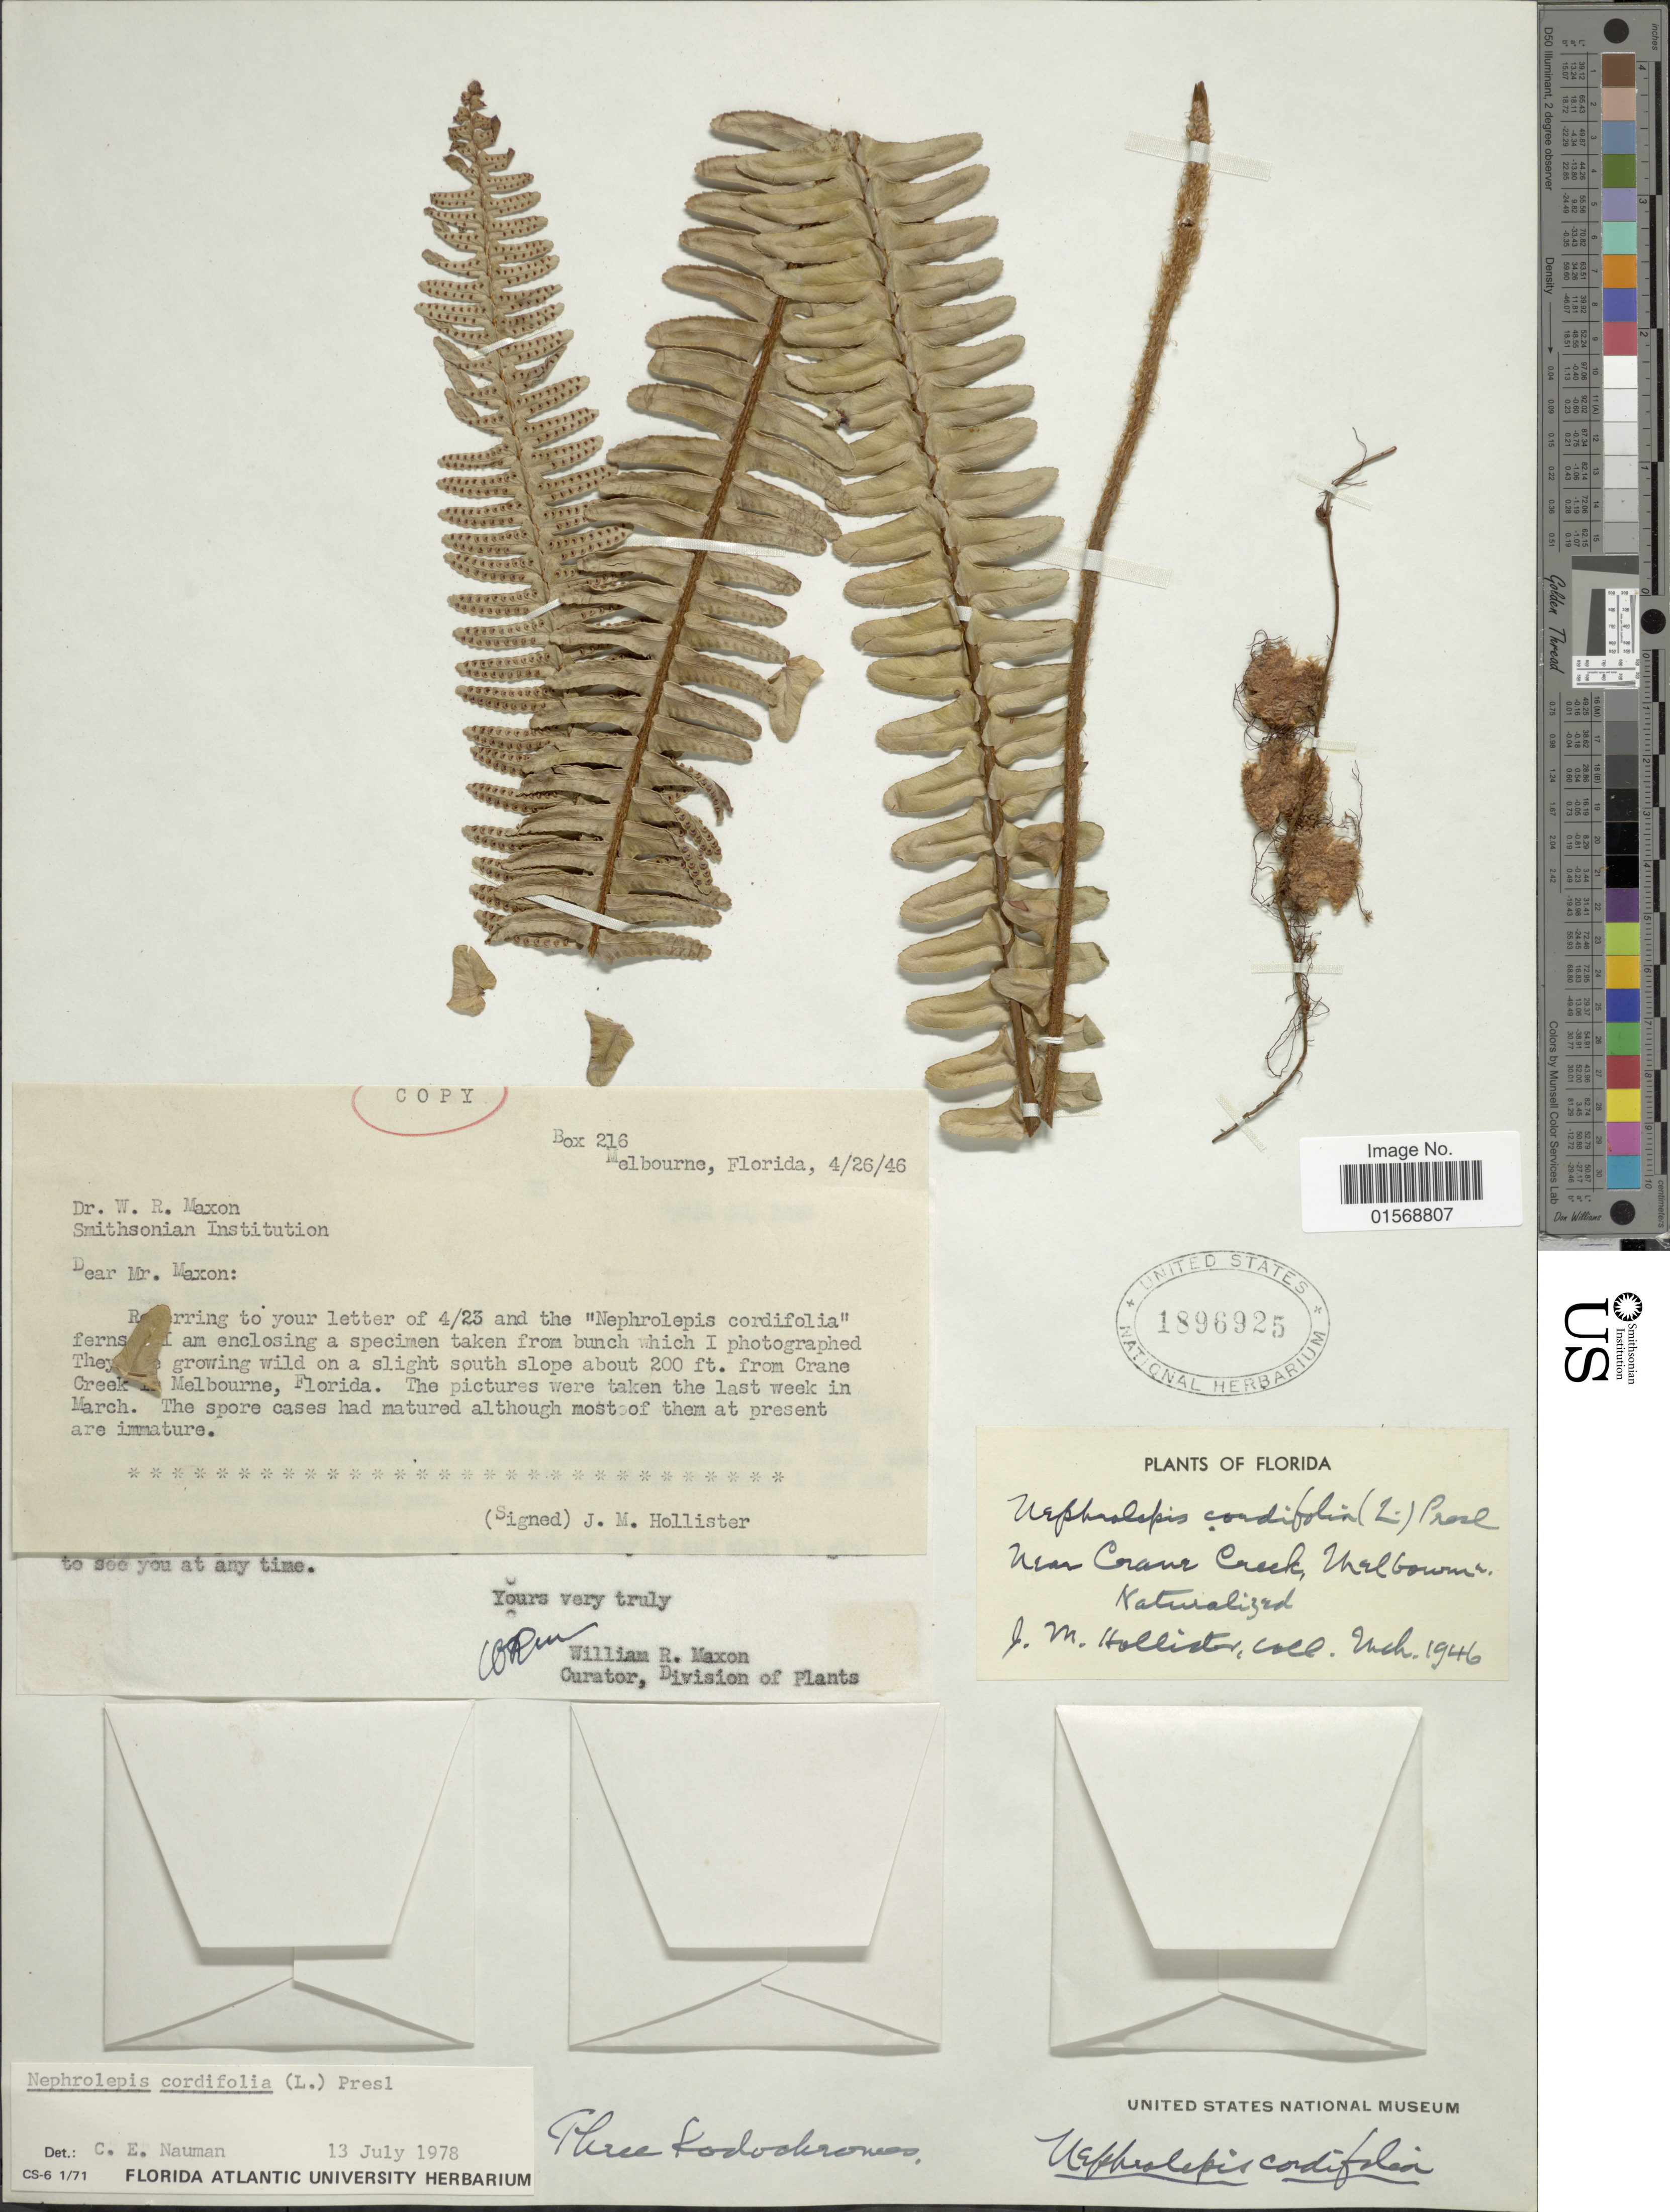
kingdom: Plantae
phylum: Tracheophyta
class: Polypodiopsida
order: Polypodiales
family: Nephrolepidaceae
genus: Nephrolepis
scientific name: Nephrolepis cordifolia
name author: (L.) C. Presl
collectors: J. Hollister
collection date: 1946-03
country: United States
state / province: Florida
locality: Near Crane Creek, Melbourne, Naturalized.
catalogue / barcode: US 1896925